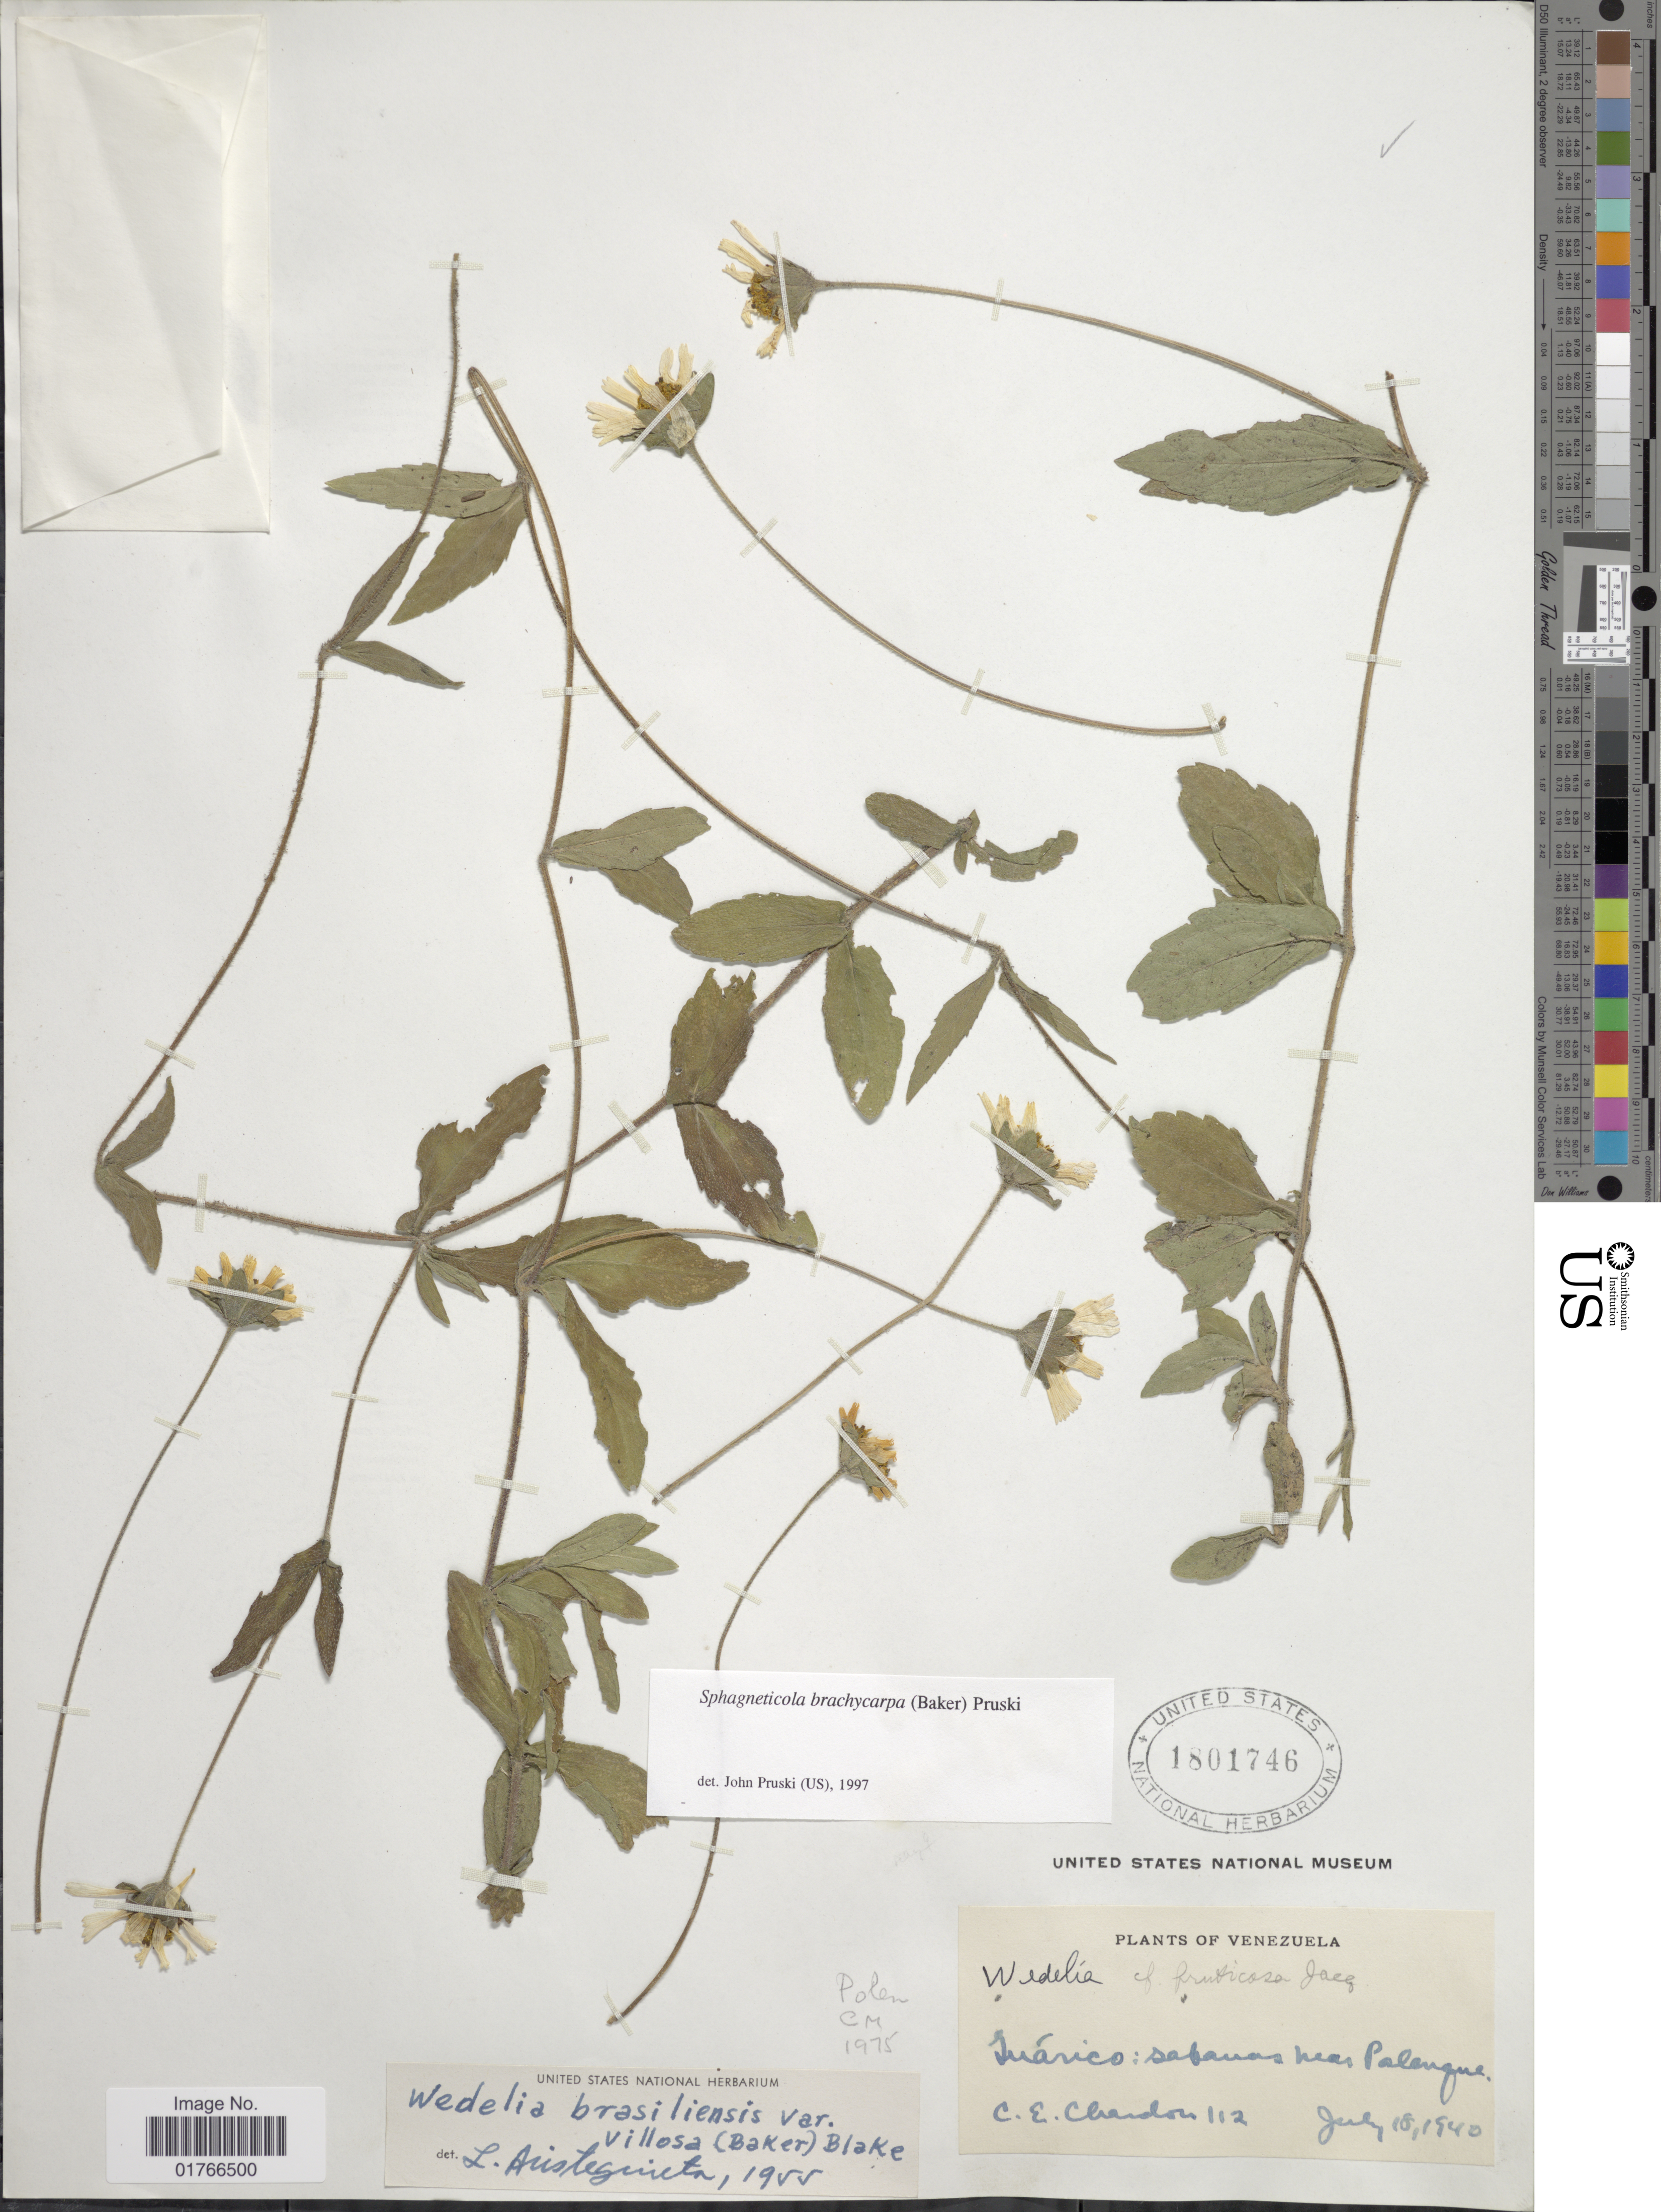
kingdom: Plantae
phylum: Tracheophyta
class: Magnoliopsida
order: Asterales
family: Asteraceae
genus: Sphagneticola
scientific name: Sphagneticola brachycarpa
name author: (Baker) Pruski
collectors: C. E. Chardón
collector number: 112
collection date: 1940-07-18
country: Venezuela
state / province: Guárico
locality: Sabanas near Palenque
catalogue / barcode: US 1801746